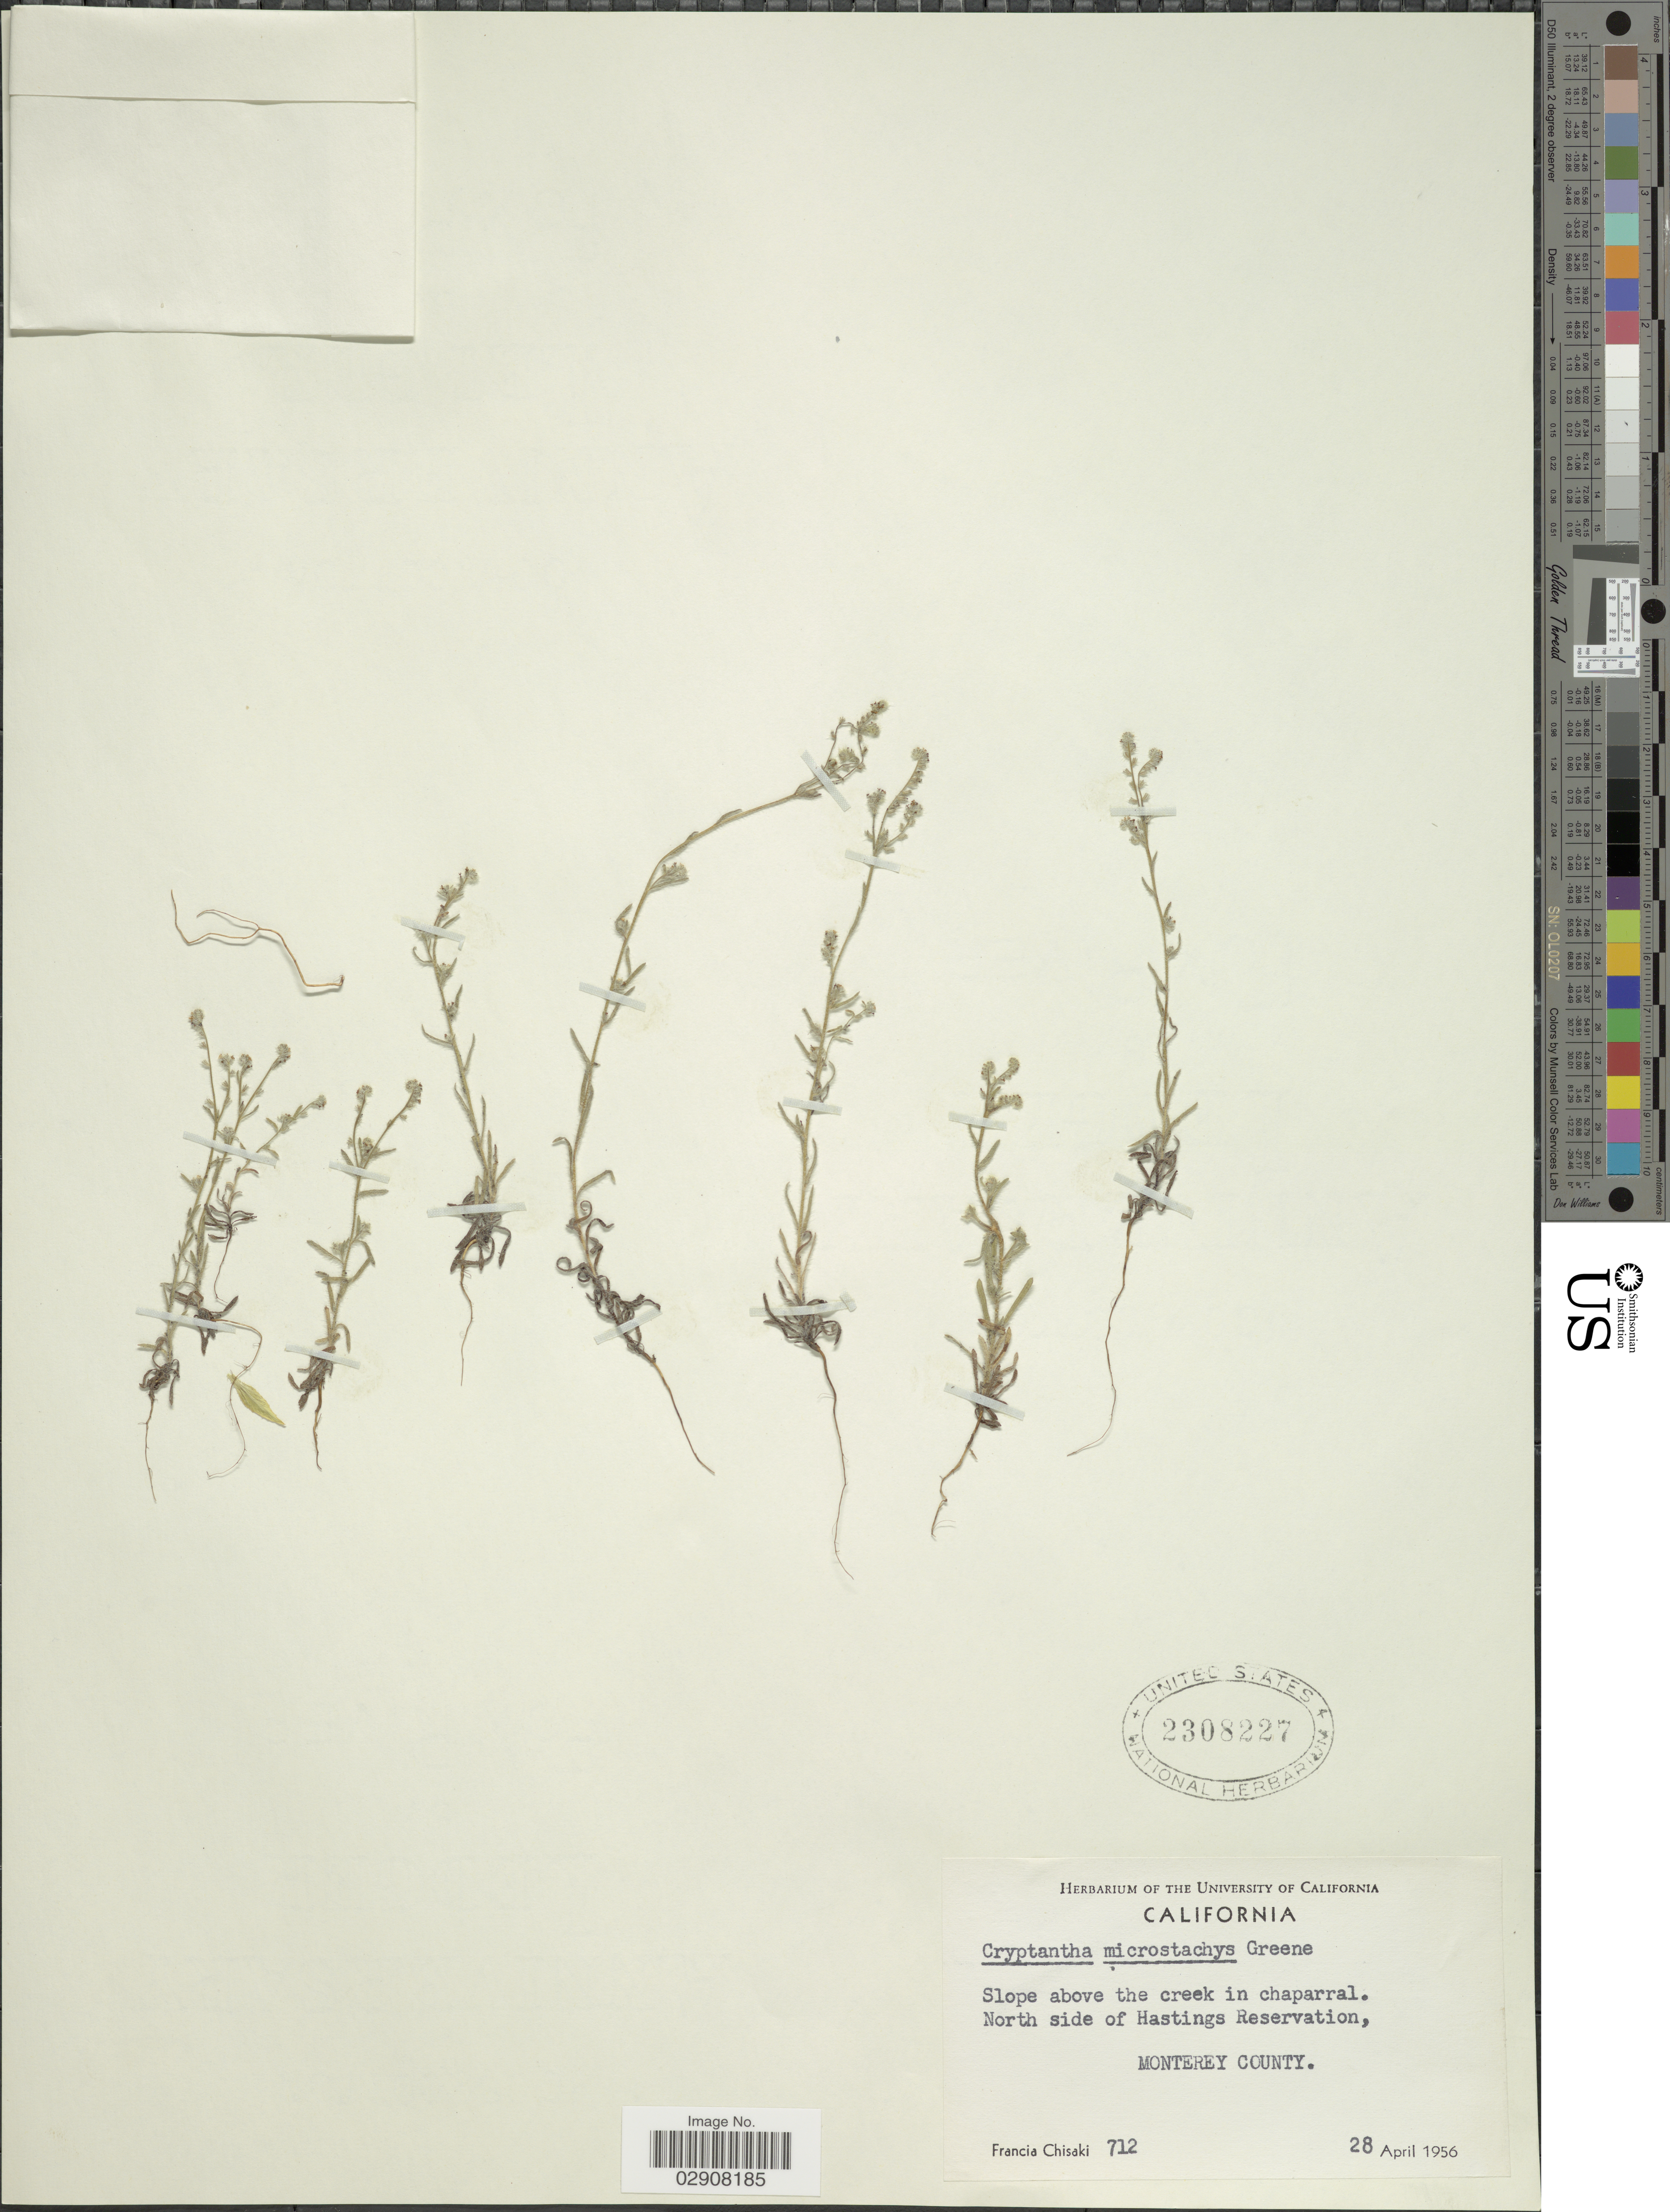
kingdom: Plantae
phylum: Tracheophyta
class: Magnoliopsida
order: Boraginales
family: Boraginaceae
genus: Cryptantha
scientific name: Cryptantha microstachys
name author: (Greene ex A. Gray) Greene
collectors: F. Chisaki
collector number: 712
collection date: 1956-04-28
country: United States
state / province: California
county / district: Monterey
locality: Slope above the creek in chaparral. North side of Hastings Reservation, Monterey County.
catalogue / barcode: US 2308227